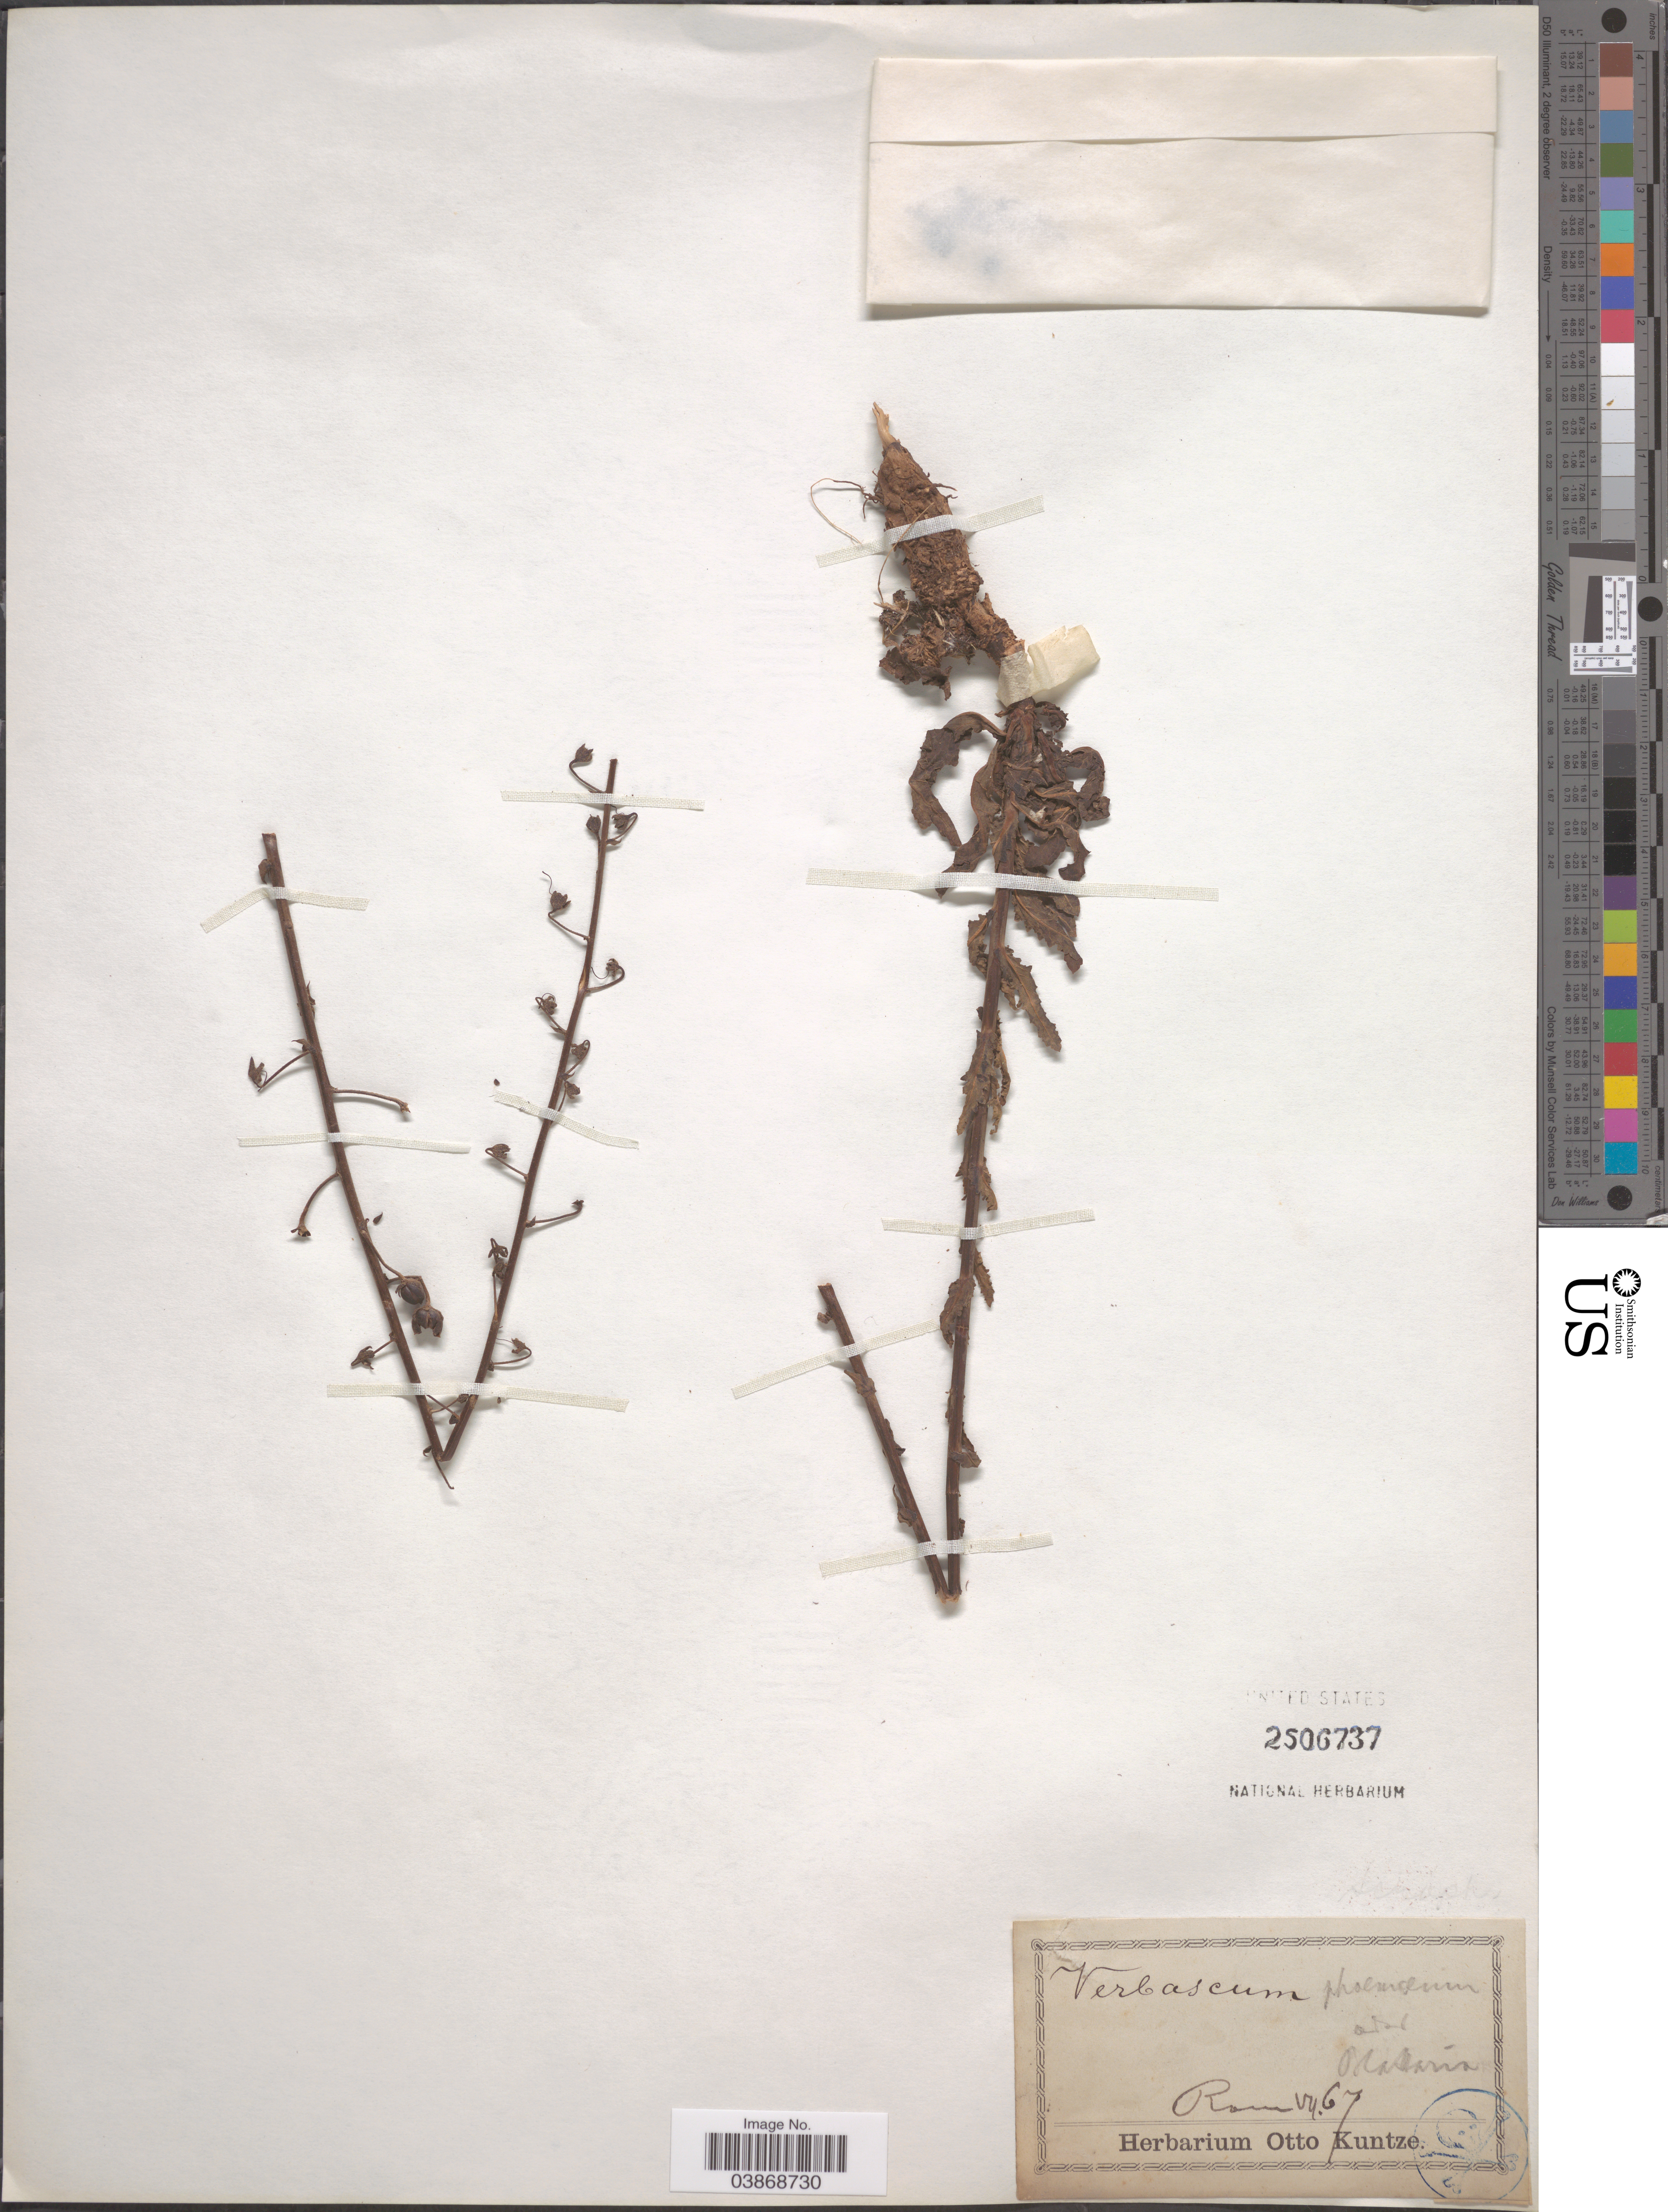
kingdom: Plantae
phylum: Tracheophyta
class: Magnoliopsida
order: Lamiales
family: Scrophulariaceae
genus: Verbascum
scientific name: Verbascum phoeniceum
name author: L.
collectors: C.E.O. Kuntze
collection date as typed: Transcribed d/m/y: /7/67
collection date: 1867-07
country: Italy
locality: Rom.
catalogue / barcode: US 2506737